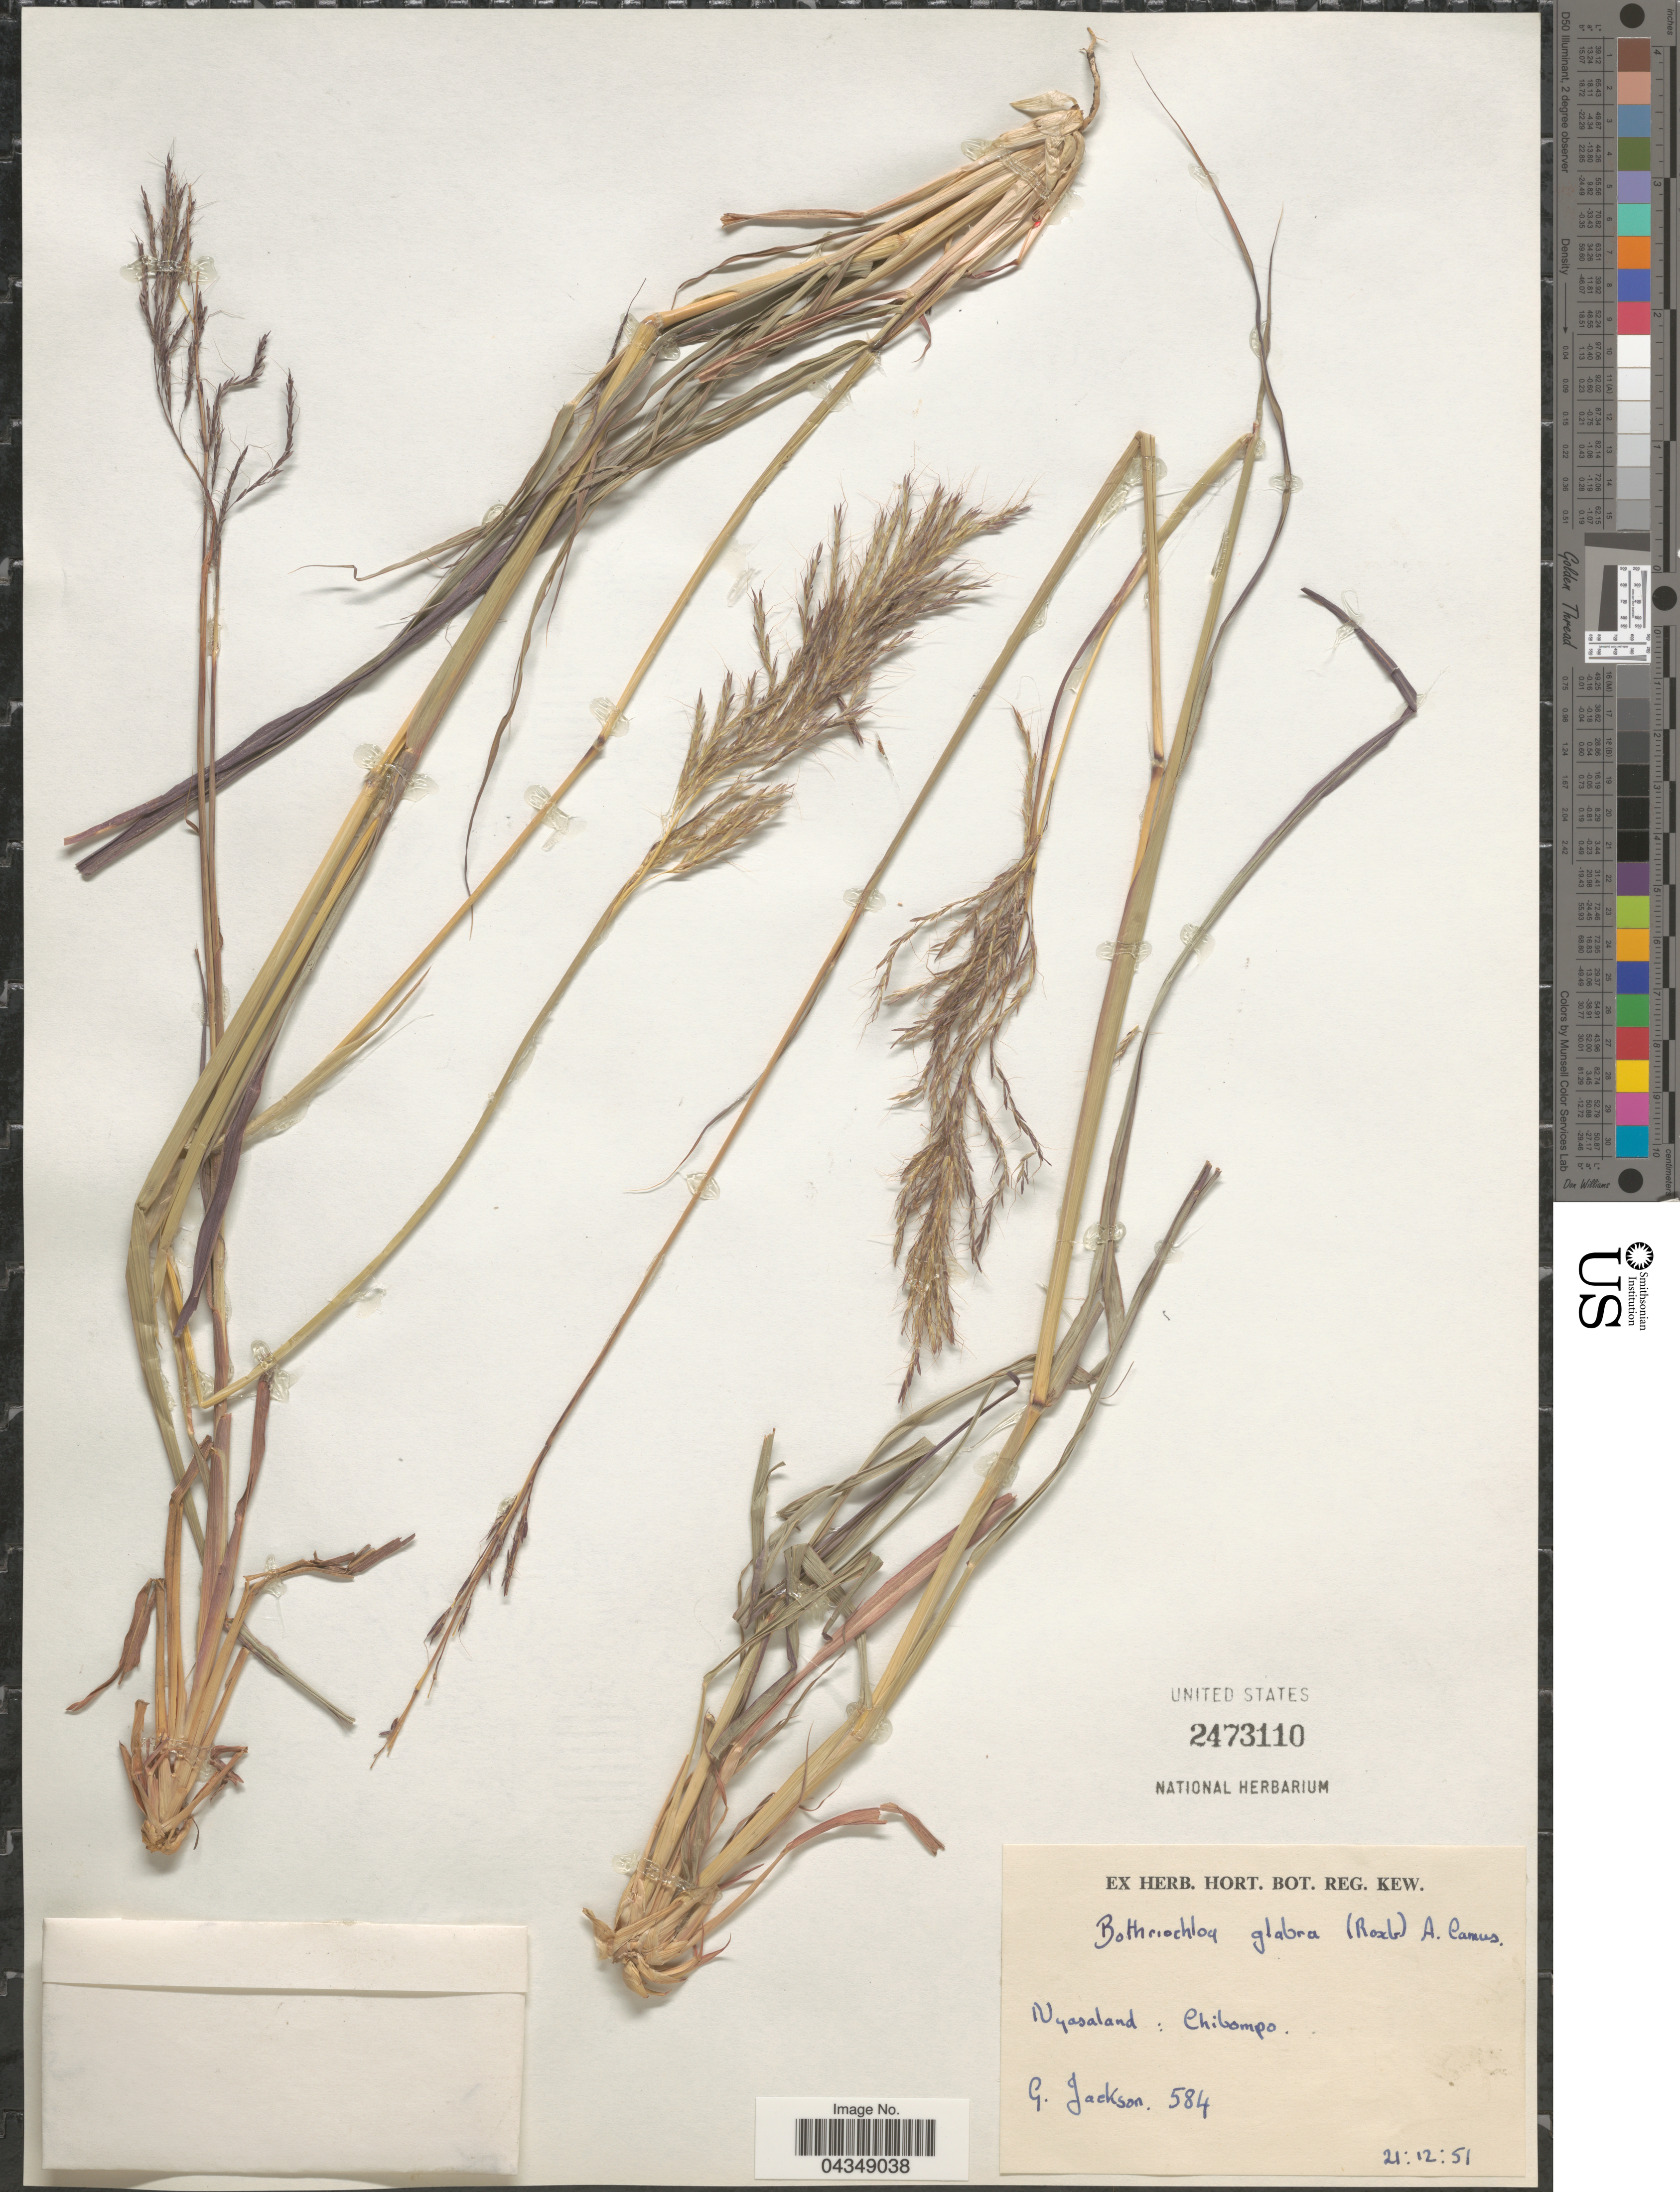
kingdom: Plantae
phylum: Tracheophyta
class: Liliopsida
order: Poales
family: Poaceae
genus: Bothriochloa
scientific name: Bothriochloa bladhii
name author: (Retz.) S.T. Blake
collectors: G. Jackson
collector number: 584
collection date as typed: Transcribed d/m/y: 21/12/51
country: Malawi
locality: Nyasaland: Chibompo.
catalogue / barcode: US 2473110